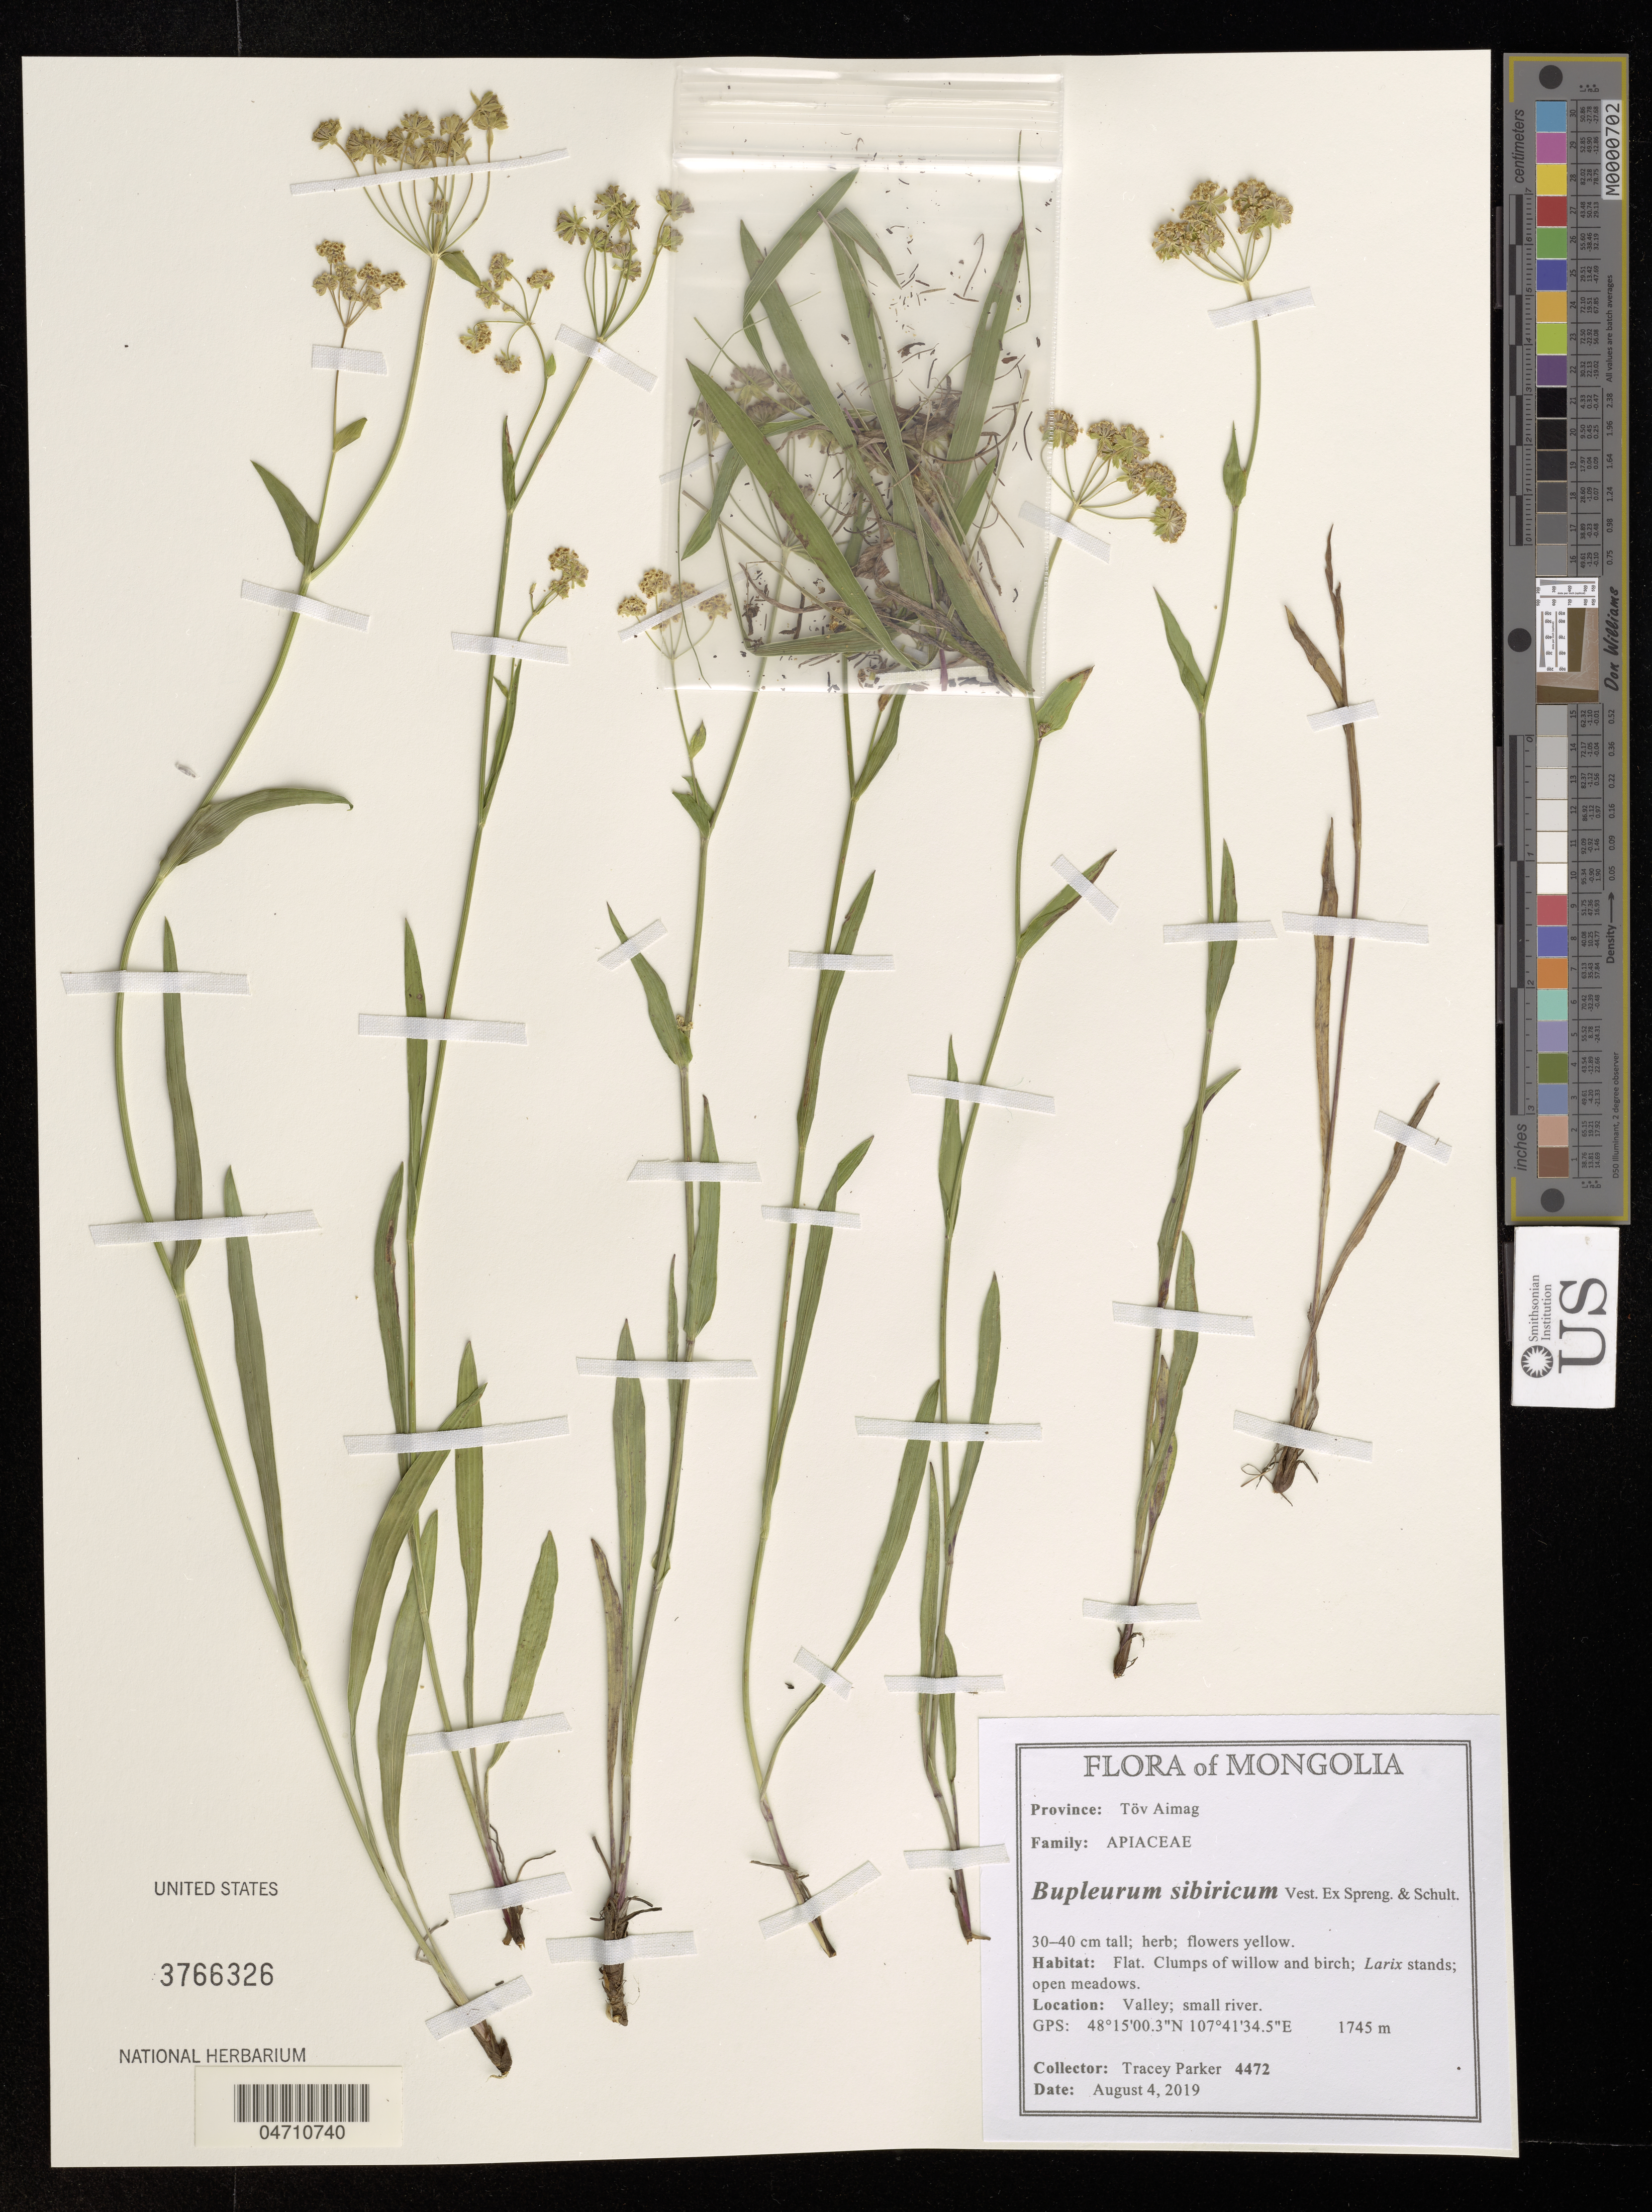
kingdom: Plantae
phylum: Tracheophyta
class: Magnoliopsida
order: Apiales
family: Apiaceae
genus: Bupleurum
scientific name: Bupleurum sibiricum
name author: Vest ex Spreng.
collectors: T. Parker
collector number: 4472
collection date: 2019-08-04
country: Mongolia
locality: Province: Töv Aimag. Valley; small river.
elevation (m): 1745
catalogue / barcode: US 3766326